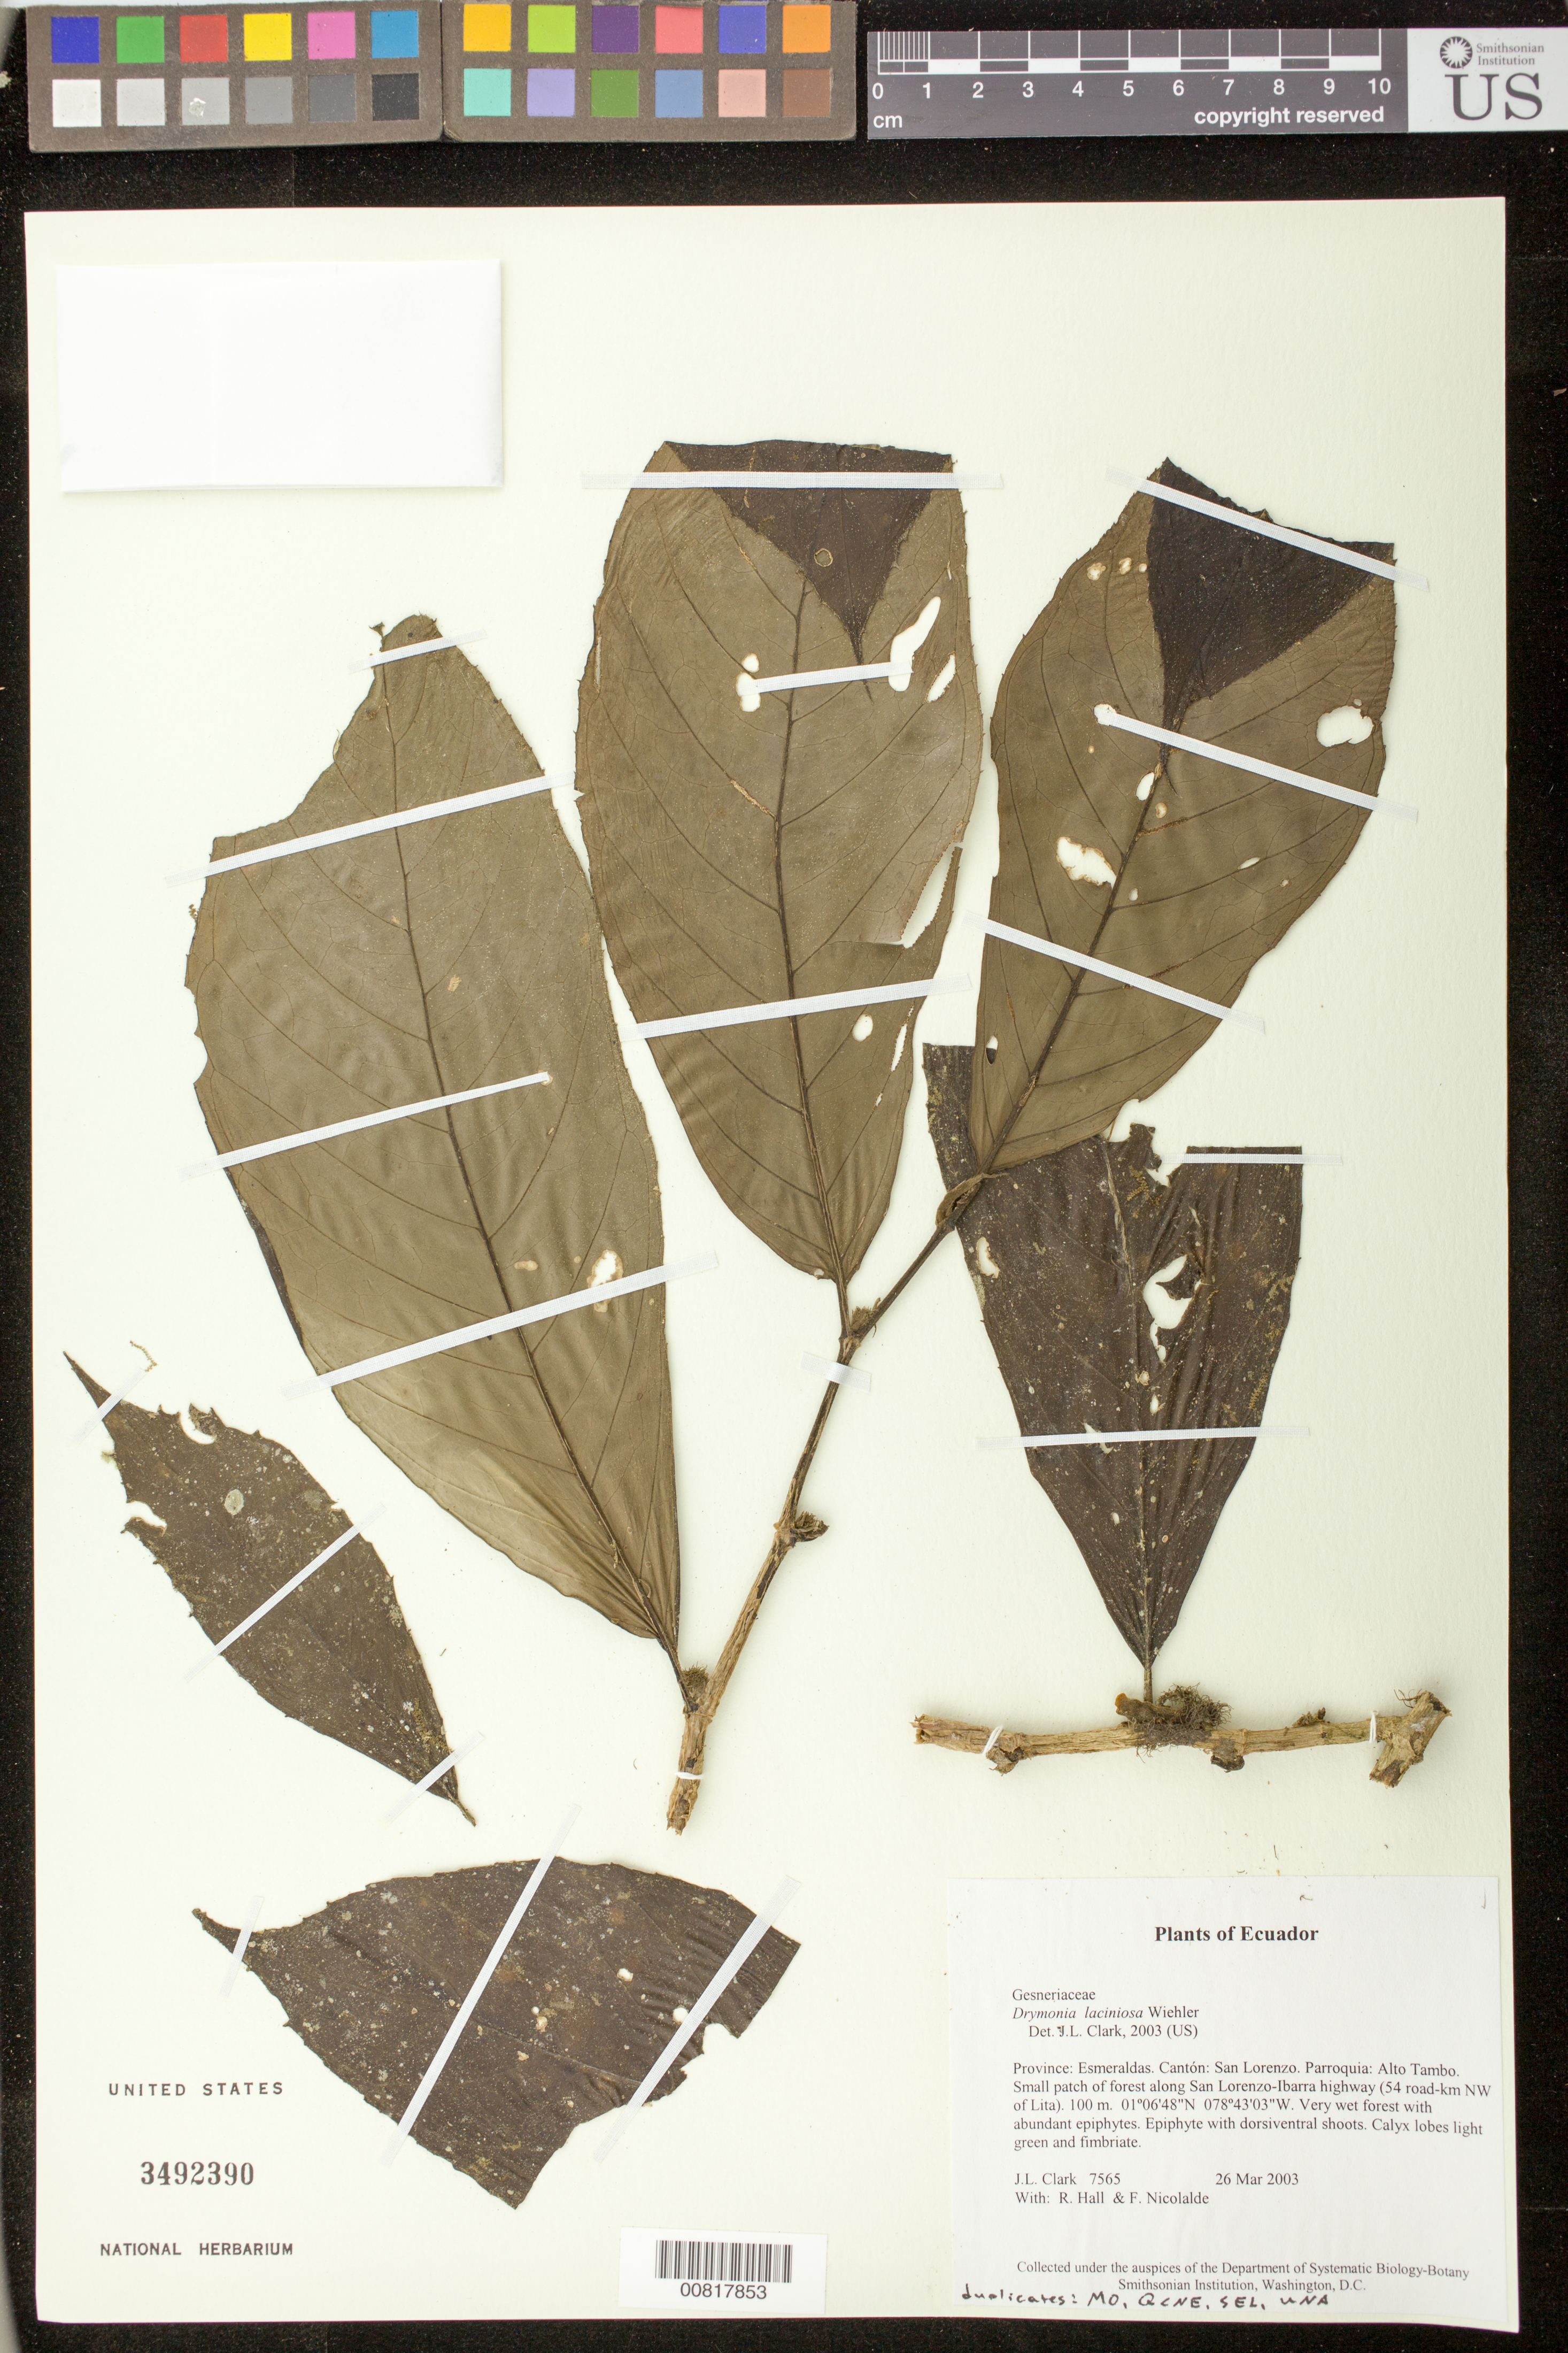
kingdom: Plantae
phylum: Tracheophyta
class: Magnoliopsida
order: Lamiales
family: Gesneriaceae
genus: Drymonia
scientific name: Drymonia laciniosa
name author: Wiehler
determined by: Clark, J. L., (SEL), The Marie Selby Botanical Garden (UNITED STATES)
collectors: J. L. Clark, R. Hall & F. Nicolalde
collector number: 7565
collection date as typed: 26 Mar 2003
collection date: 2003-03-26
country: Ecuador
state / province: Esmeraldas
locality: San Lorenzo. Parroquia: Alto Tambo. Small patch of forest along San Lorenzo-Ibarra highway (54 road-km NW of Lita).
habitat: Very wet forest with abundant epiphytes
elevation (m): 100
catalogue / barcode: US 3492390